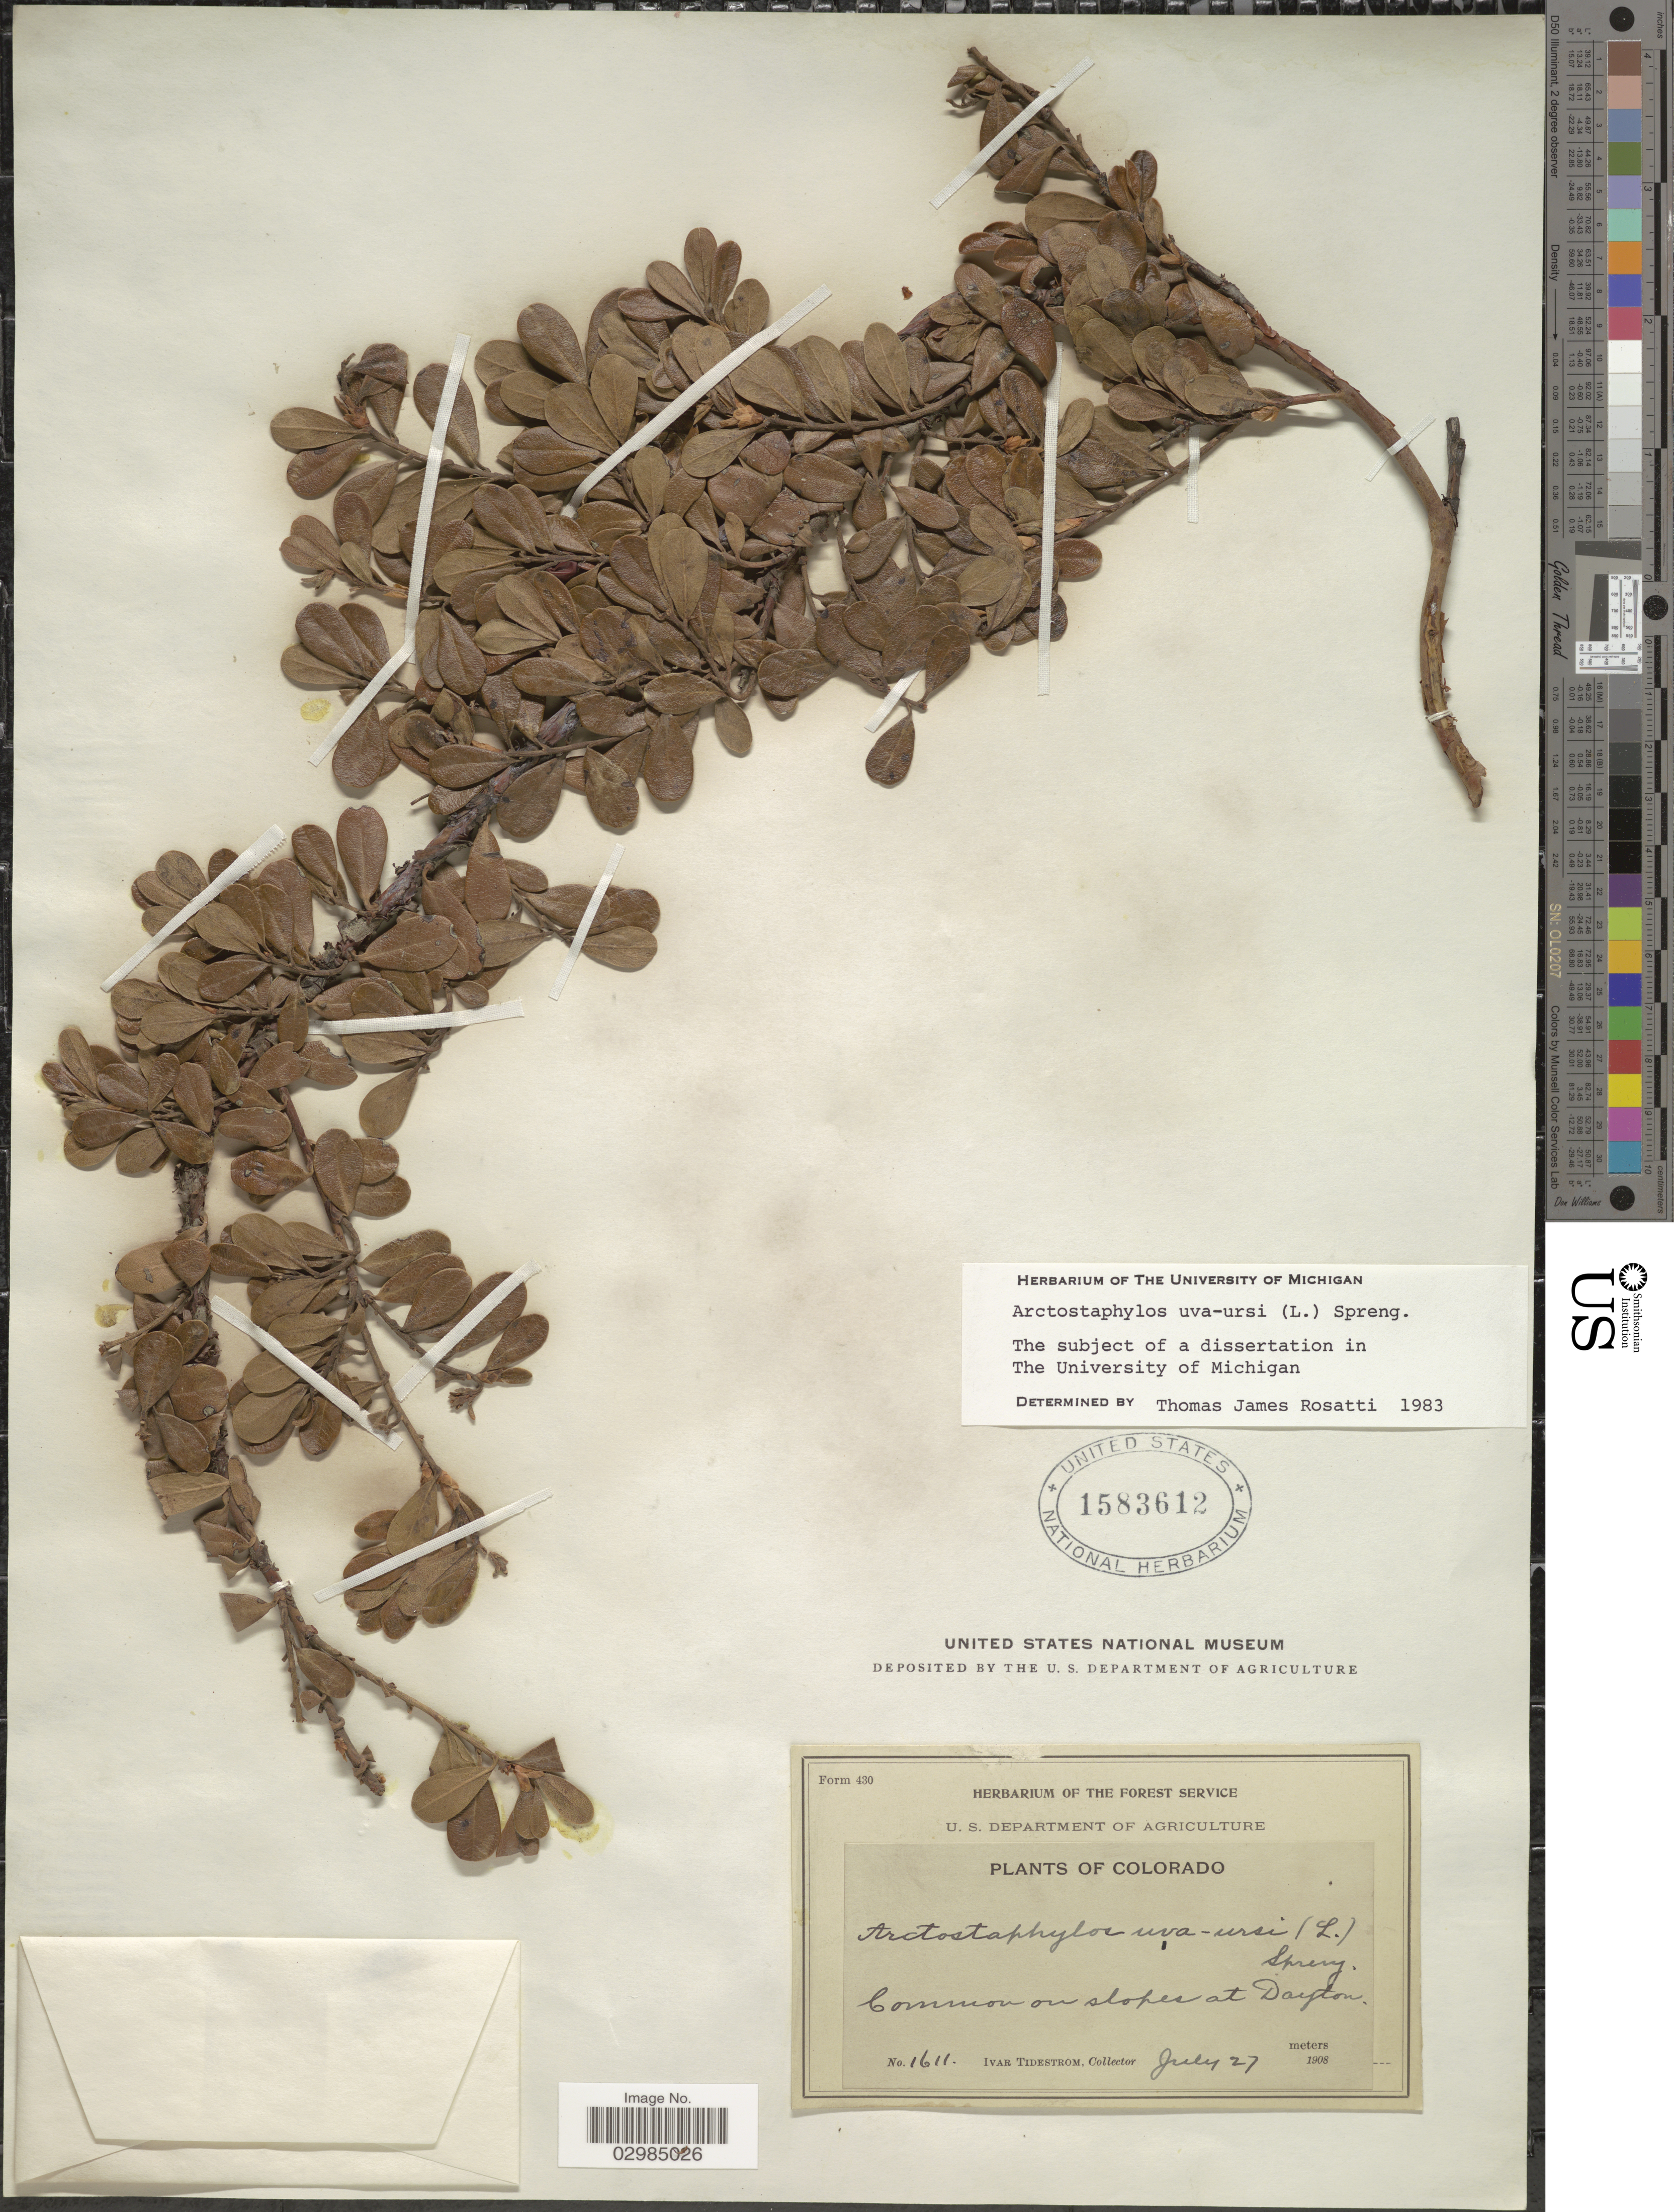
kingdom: Plantae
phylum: Tracheophyta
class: Magnoliopsida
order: Ericales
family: Ericaceae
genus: Arctostaphylos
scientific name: Arctostaphylos uva-ursi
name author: (L.) Spreng.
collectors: I. F. Tidestrom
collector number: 1611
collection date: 1908-07-27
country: United States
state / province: Colorado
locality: Common on slopes at Dayton.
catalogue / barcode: US 1583612